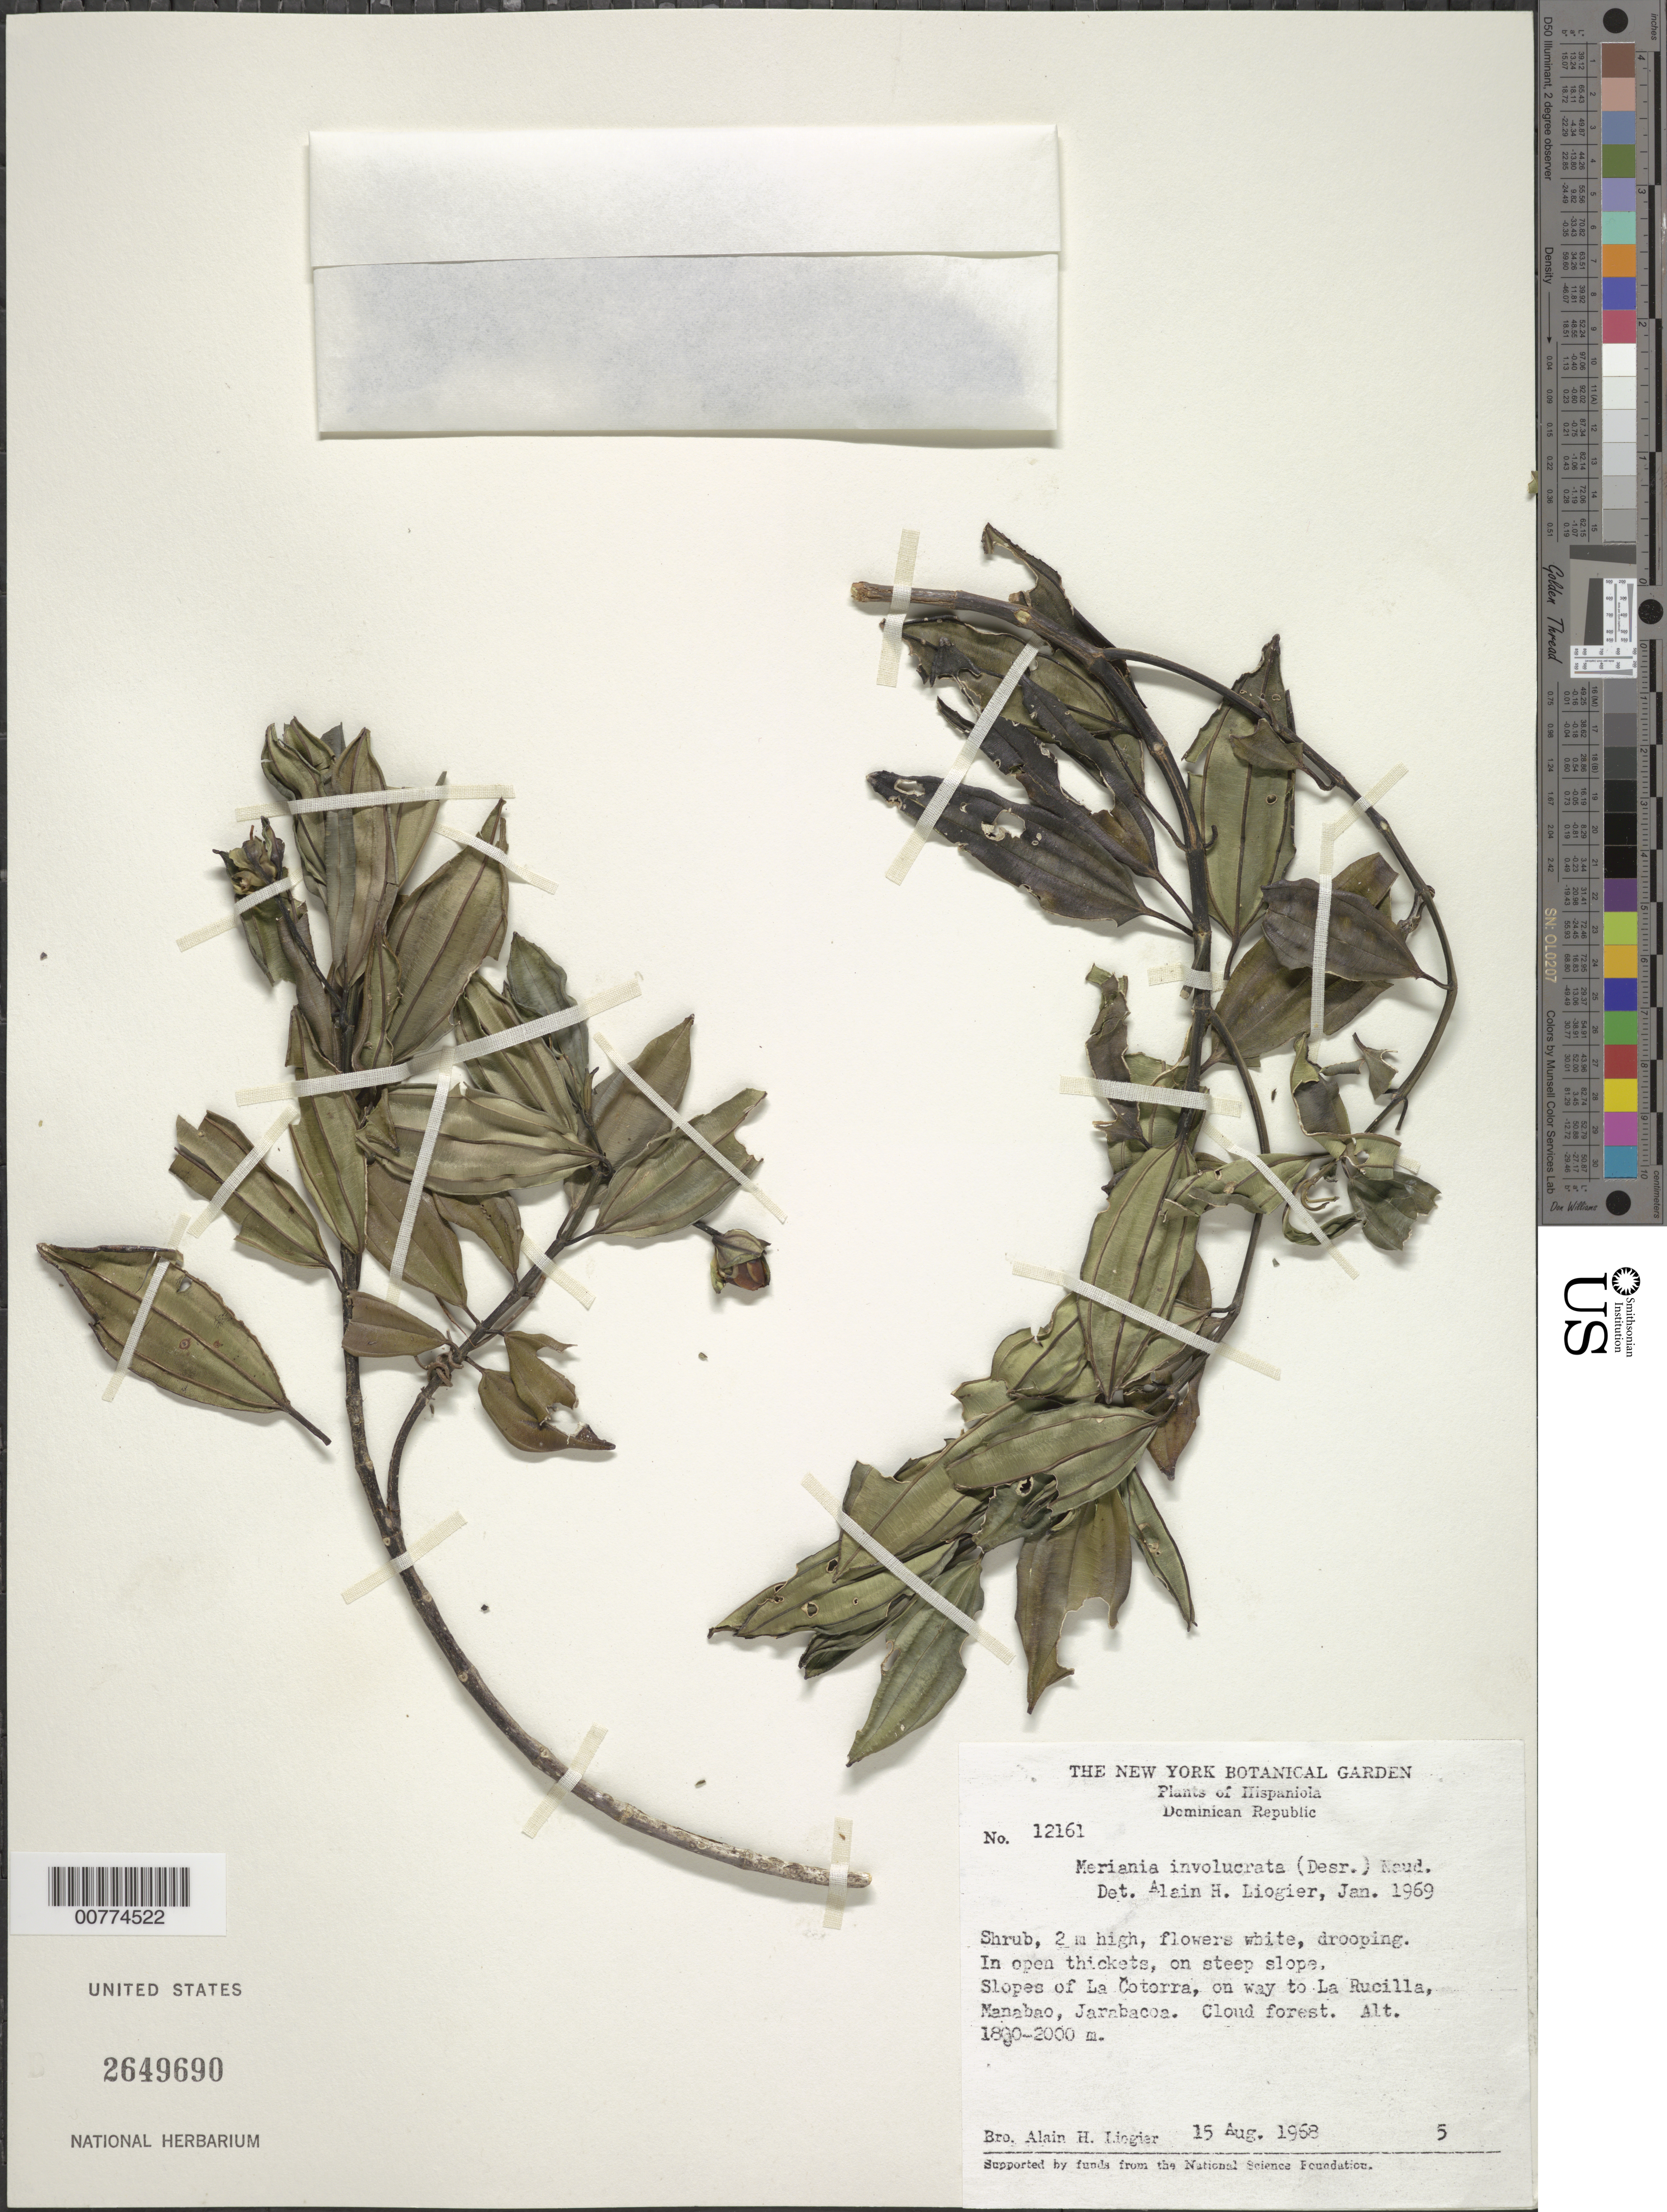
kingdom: Plantae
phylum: Tracheophyta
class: Magnoliopsida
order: Myrtales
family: Melastomataceae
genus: Meriania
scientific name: Meriania involucrata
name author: (Desr.) Naudin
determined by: Liogier, Alain H.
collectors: A. H. Liogier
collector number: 12161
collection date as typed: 15 Aug 1968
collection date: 1968-08-15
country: Dominican Republic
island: Hispaniola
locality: Slopes of La Cotorra, on way to La Rucilla, Manabao, Jarabacoa.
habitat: Cloud forest, in open thickets, on steep slope.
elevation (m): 1800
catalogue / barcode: US 2649690